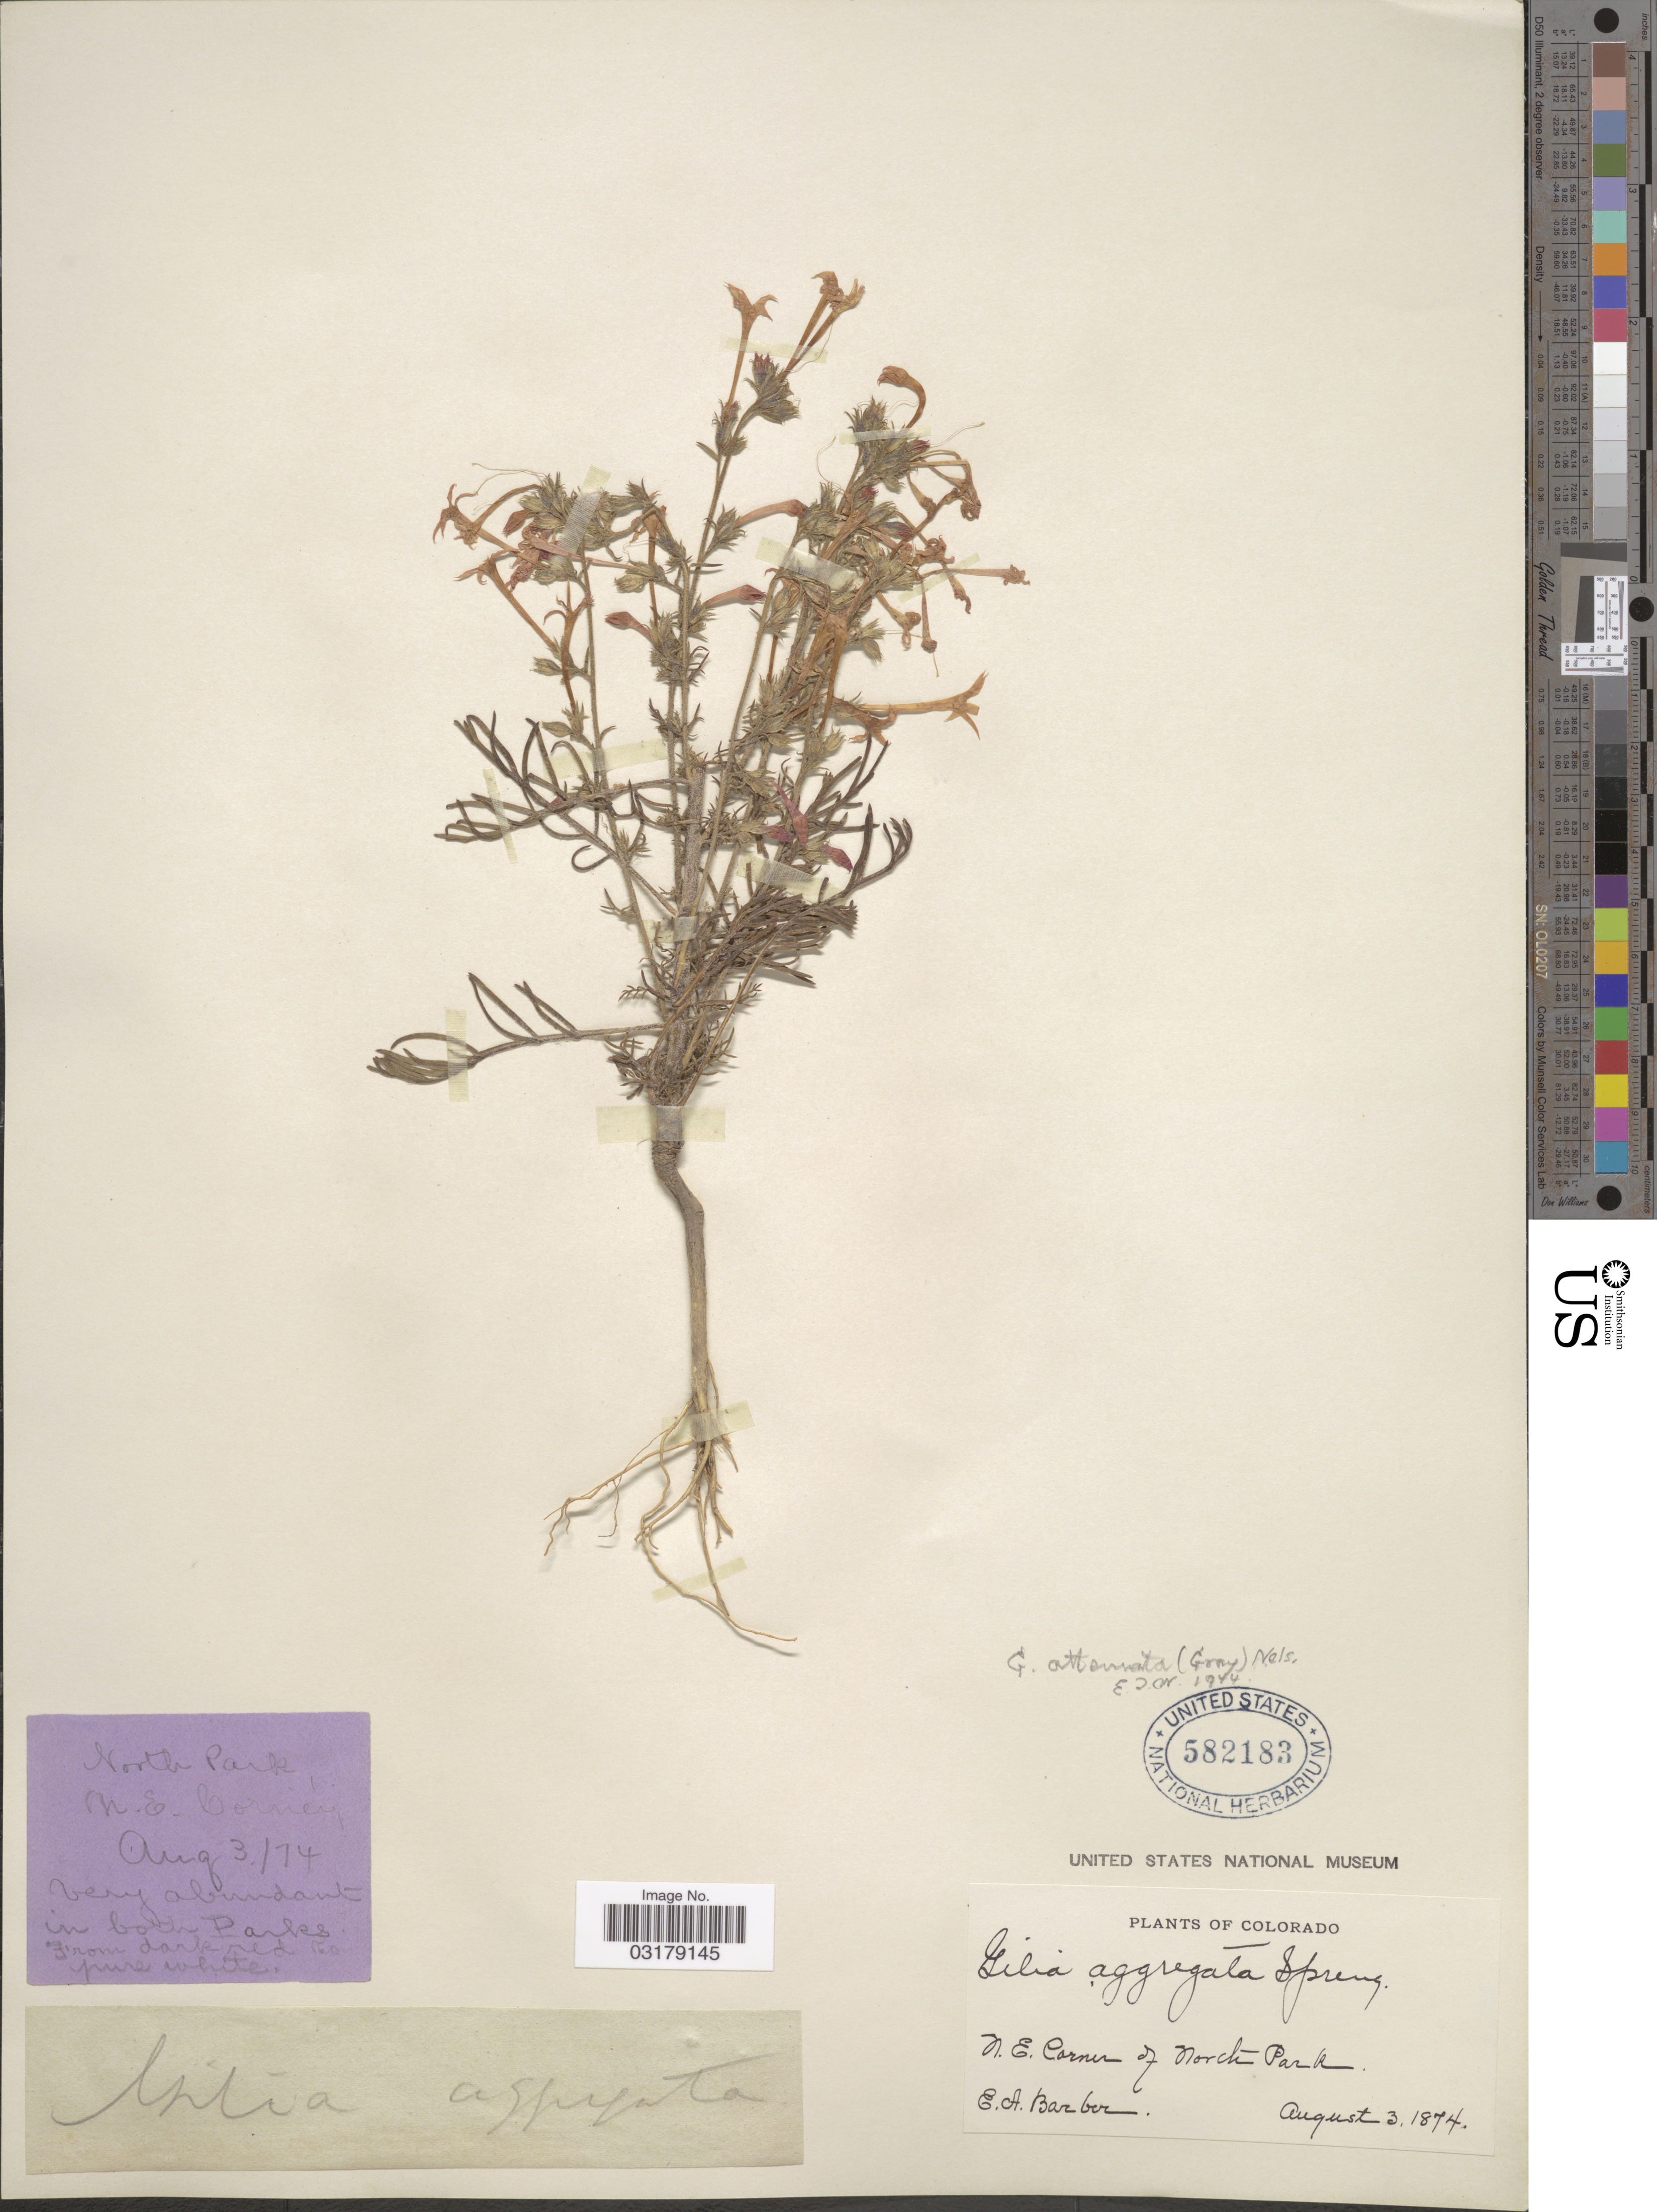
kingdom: Plantae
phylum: Tracheophyta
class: Magnoliopsida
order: Ericales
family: Polemoniaceae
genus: Ipomopsis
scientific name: Ipomopsis aggregata subsp. attenuata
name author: (A. Gray) V.E. Grant & A.D. Grant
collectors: E. Barber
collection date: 1874-08-03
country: United States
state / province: Colorado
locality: N. E. Corner of North Park.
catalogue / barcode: US 582183